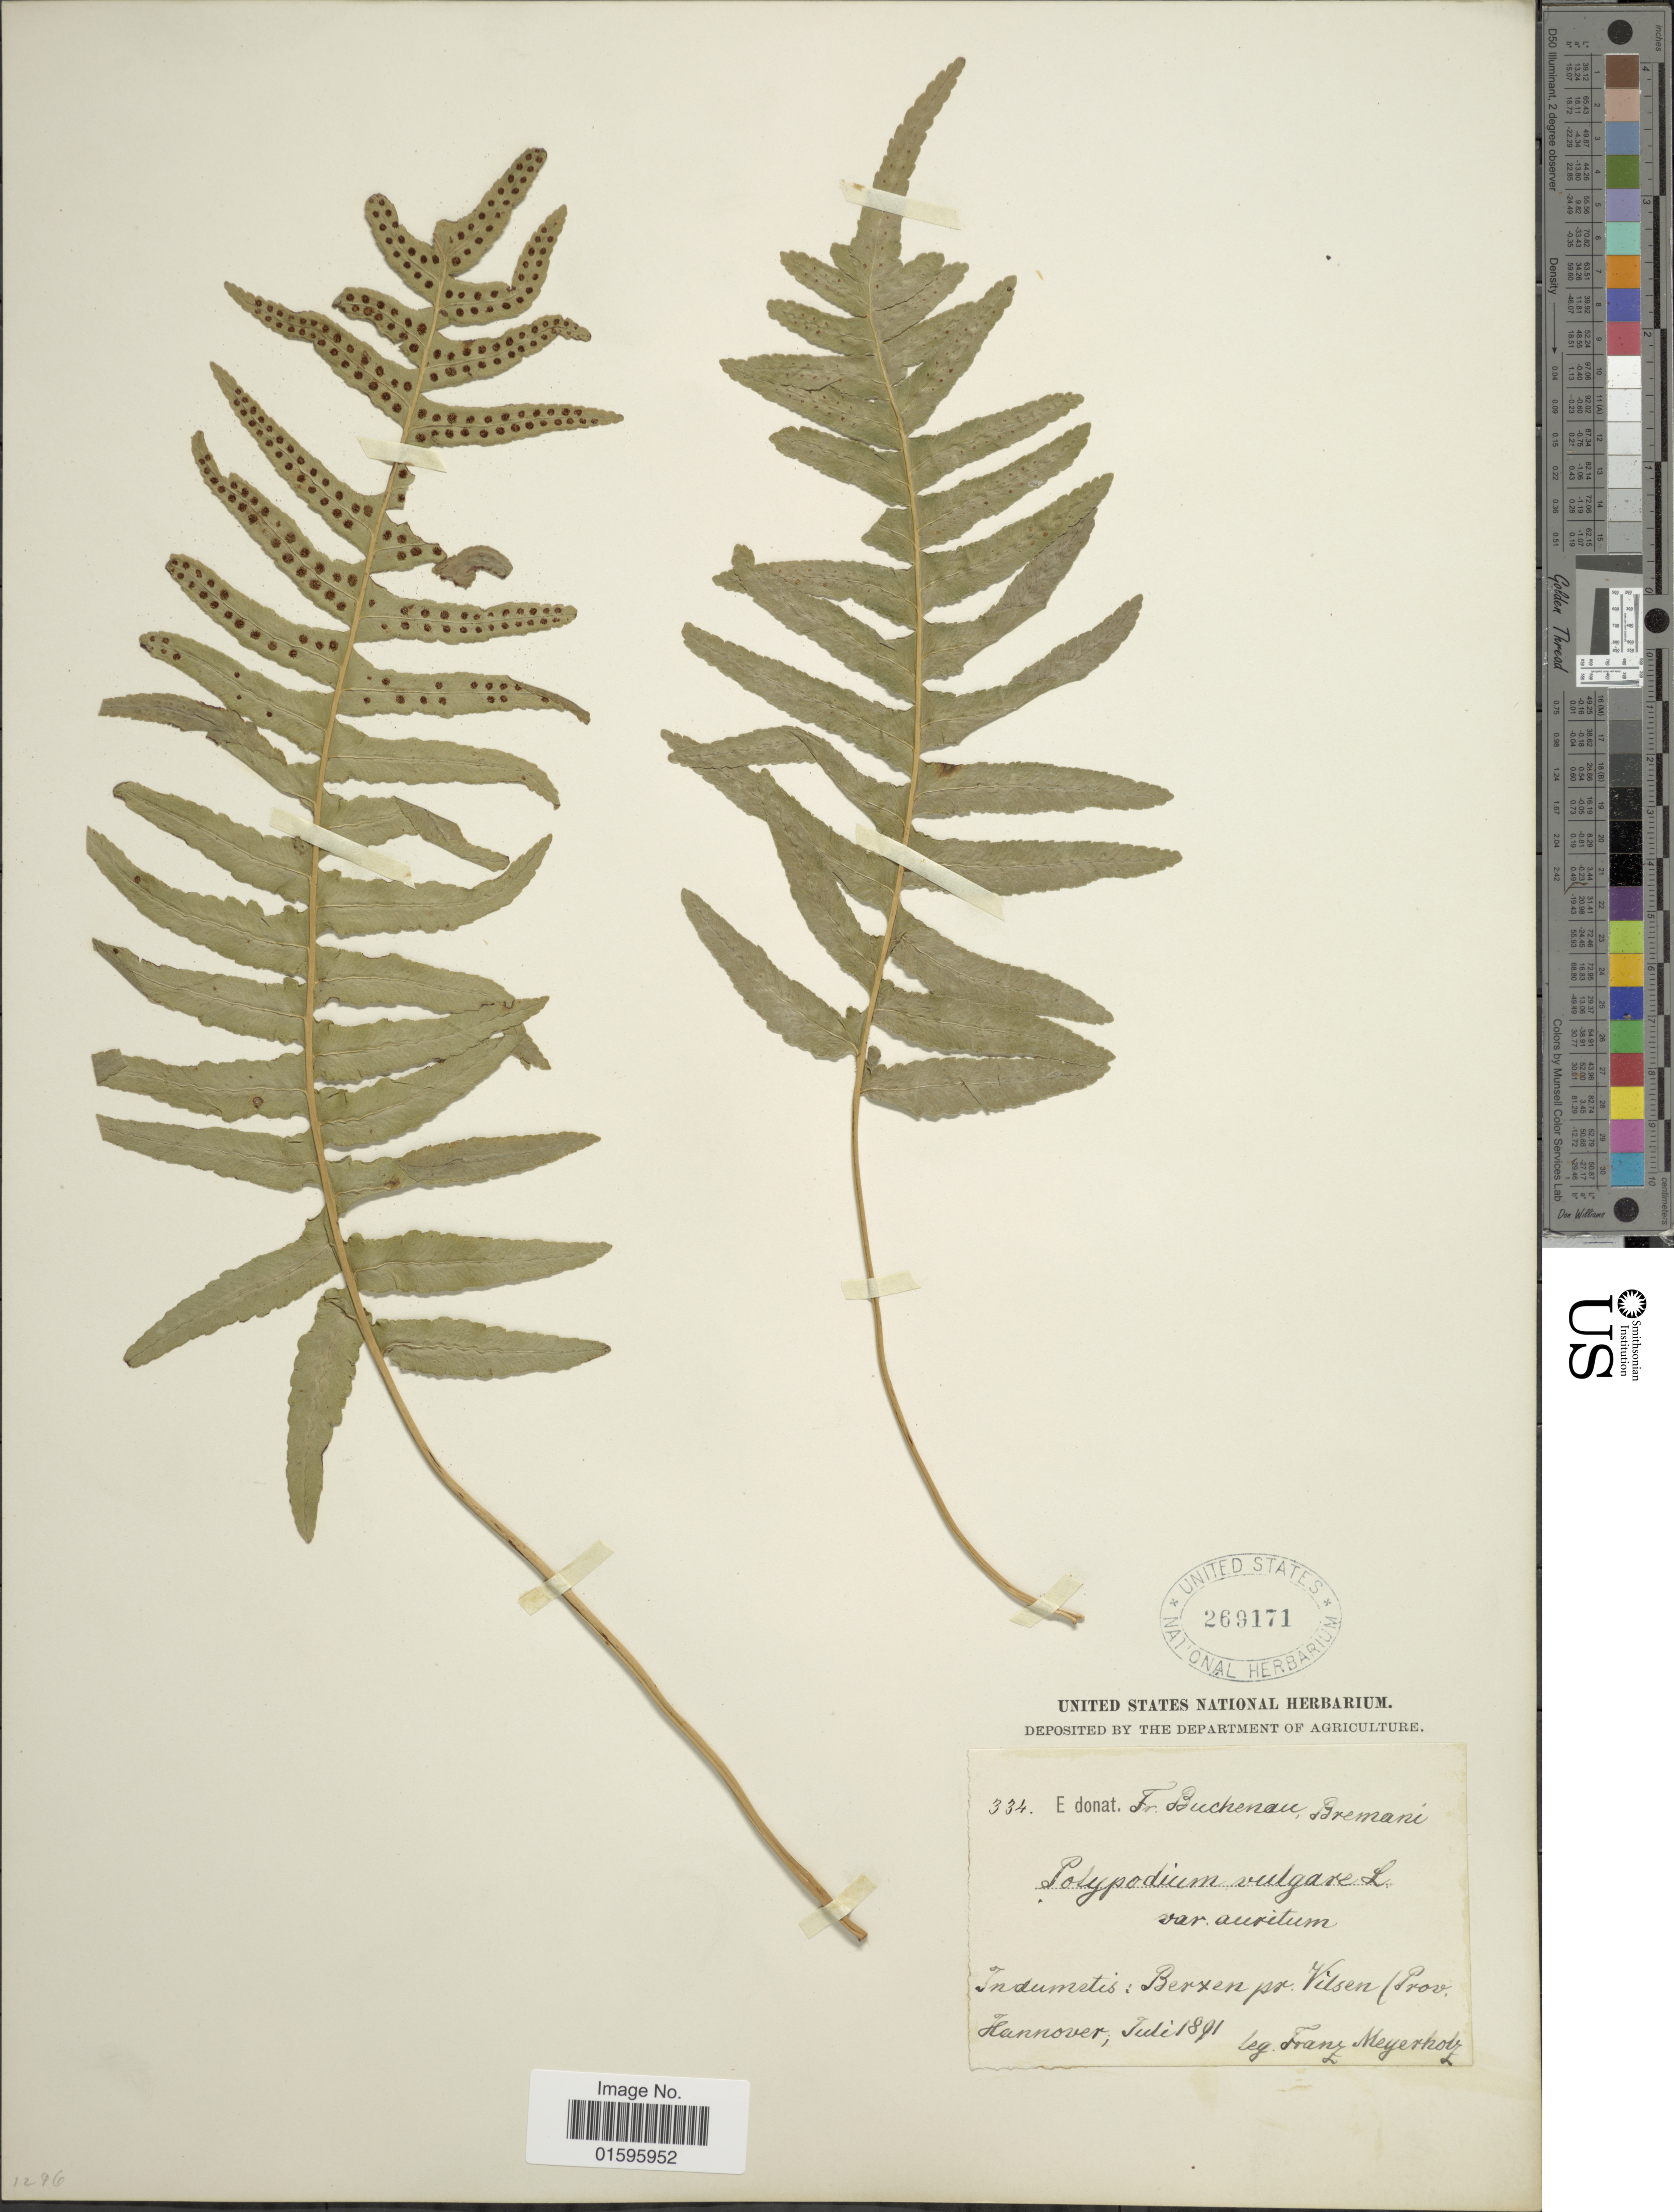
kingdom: Plantae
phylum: Tracheophyta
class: Polypodiopsida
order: Polypodiales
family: Polypodiaceae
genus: Polypodium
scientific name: Polypodium vulgare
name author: L.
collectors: F. Meyerholz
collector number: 334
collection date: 1891-07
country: Germany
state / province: Niedersachsen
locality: Hannover. Indumetis: Berxen pr. Vilsen (Prov. hannover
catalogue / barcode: US 269171